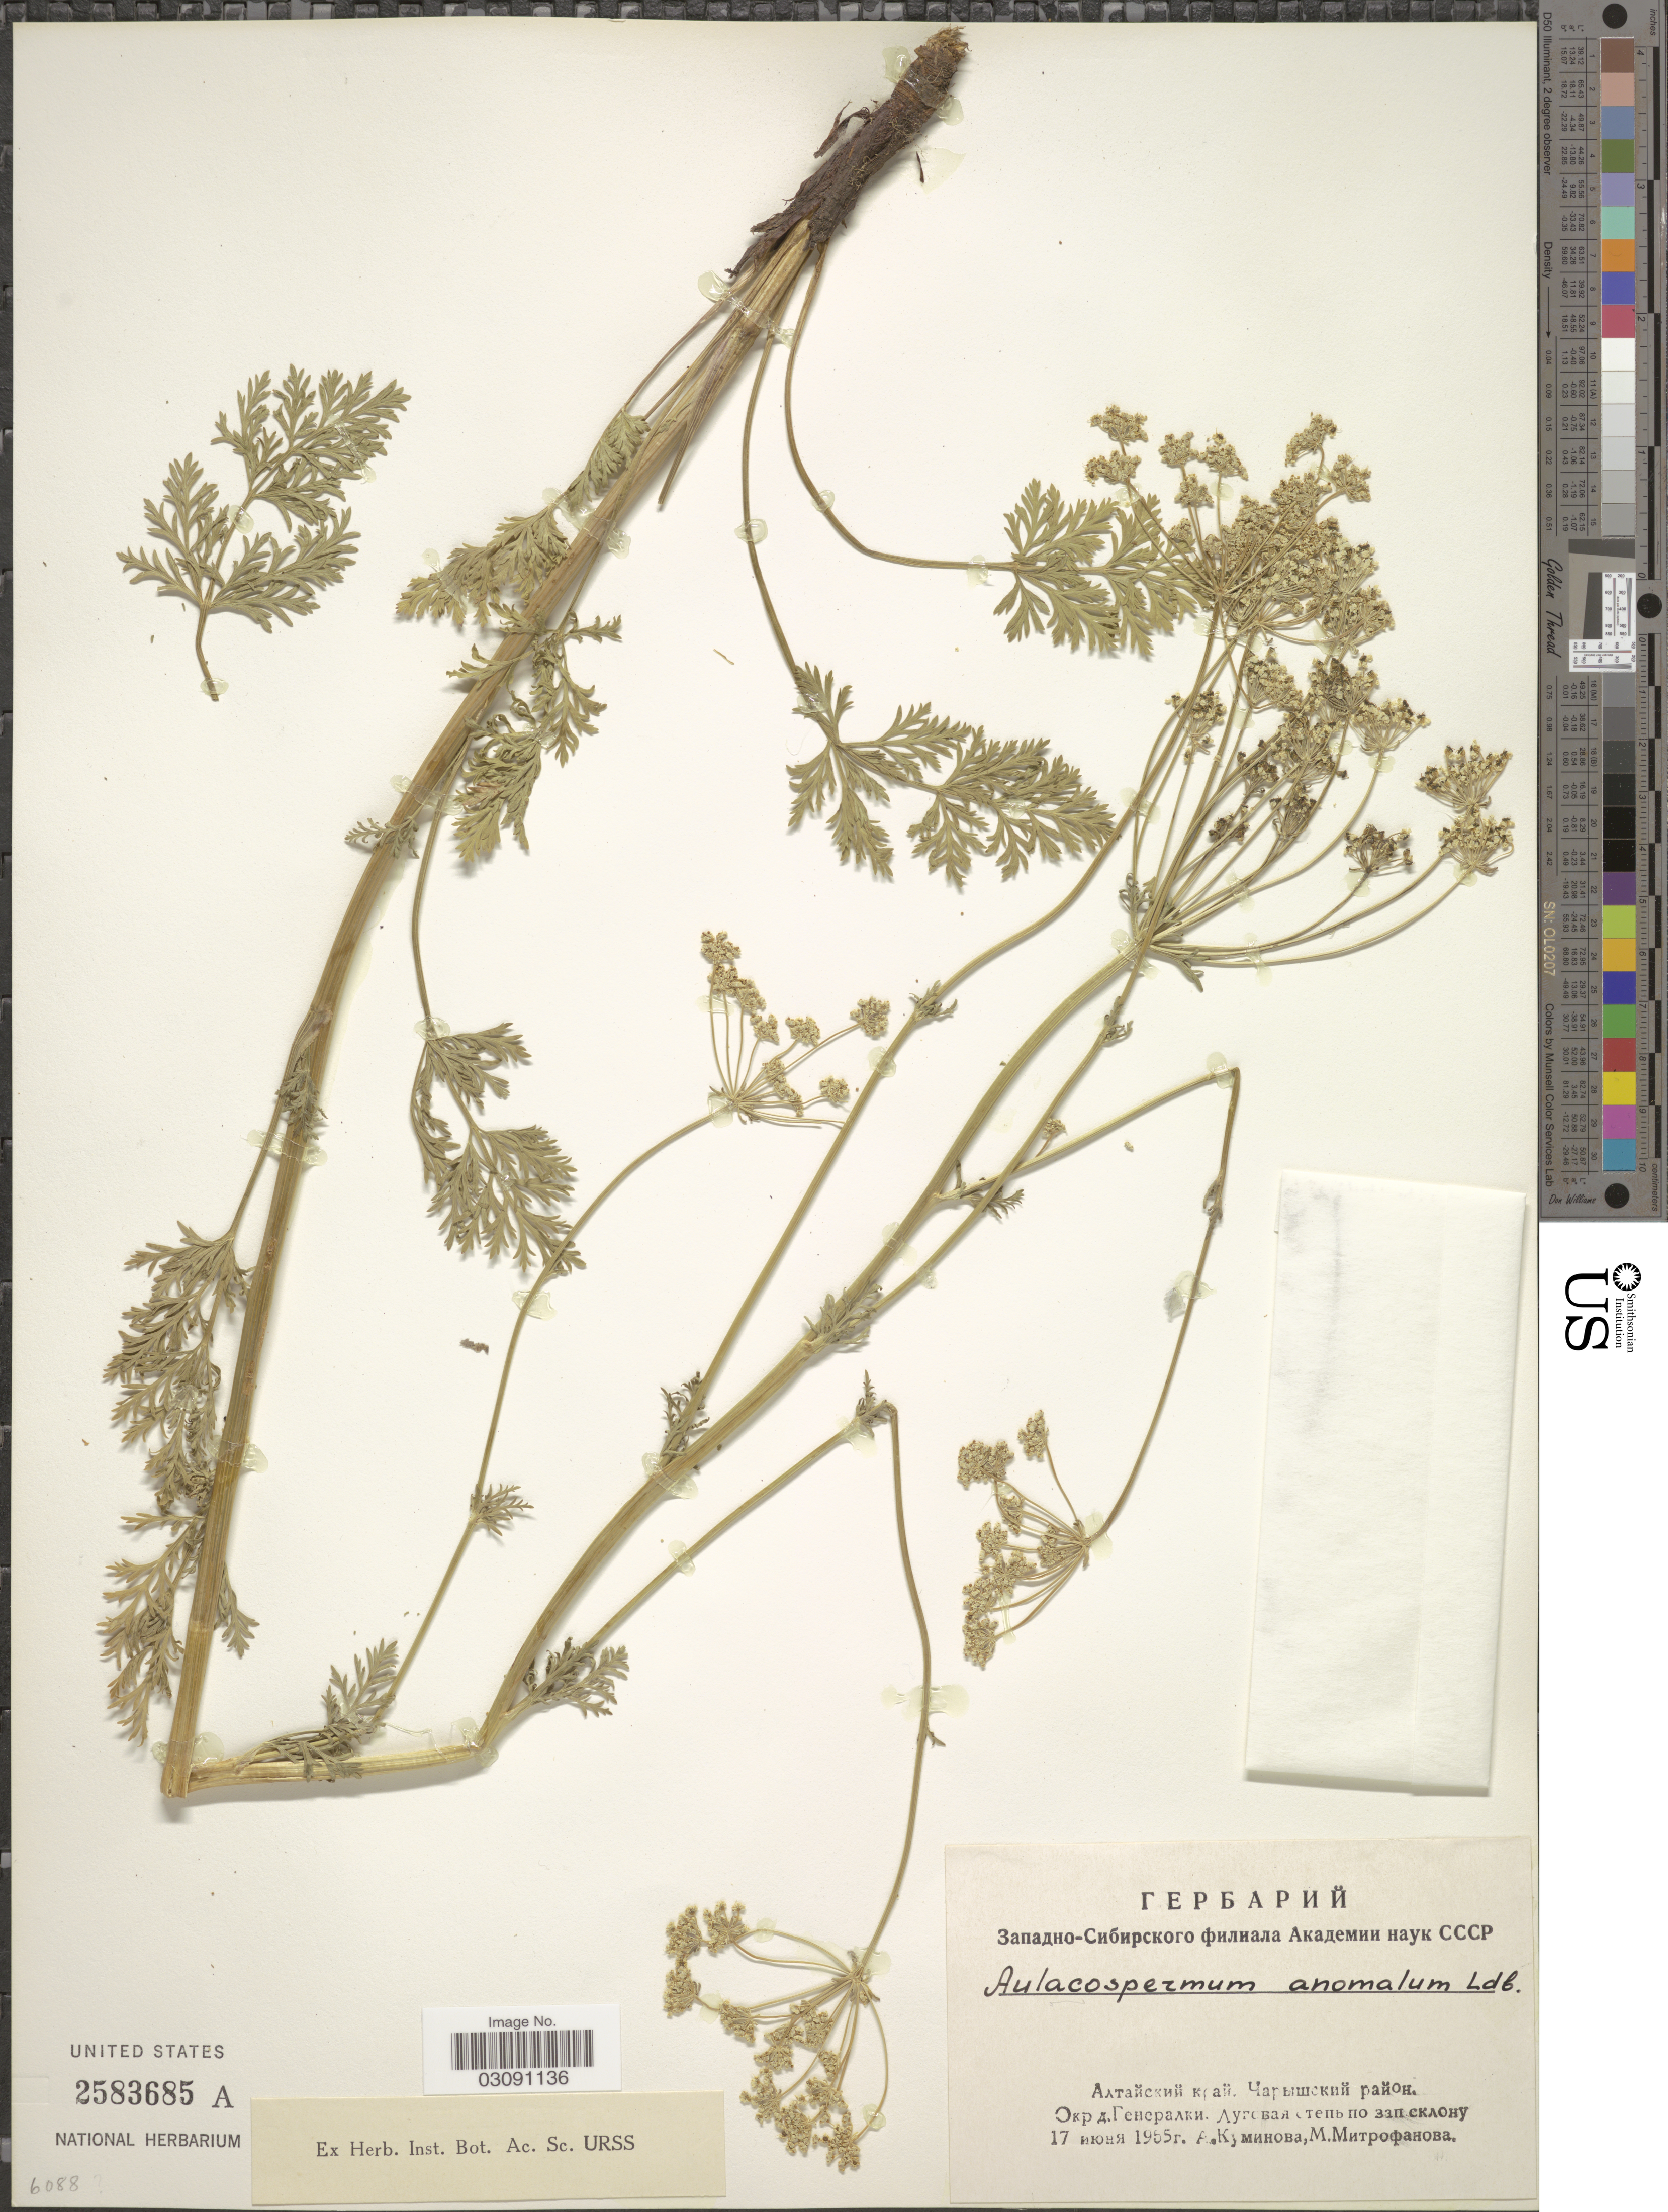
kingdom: Plantae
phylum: Tracheophyta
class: Magnoliopsida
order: Apiales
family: Apiaceae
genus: Aulacospermum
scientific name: Aulacospermum anomalum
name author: (Ledeb.) Ledeb.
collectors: A. Kuminova & M. Mitrofanova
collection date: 1955-06-17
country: Russian Federation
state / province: Altai Krai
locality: District Charyshskiy, vicinity of village Generalka.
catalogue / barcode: US 2583685A